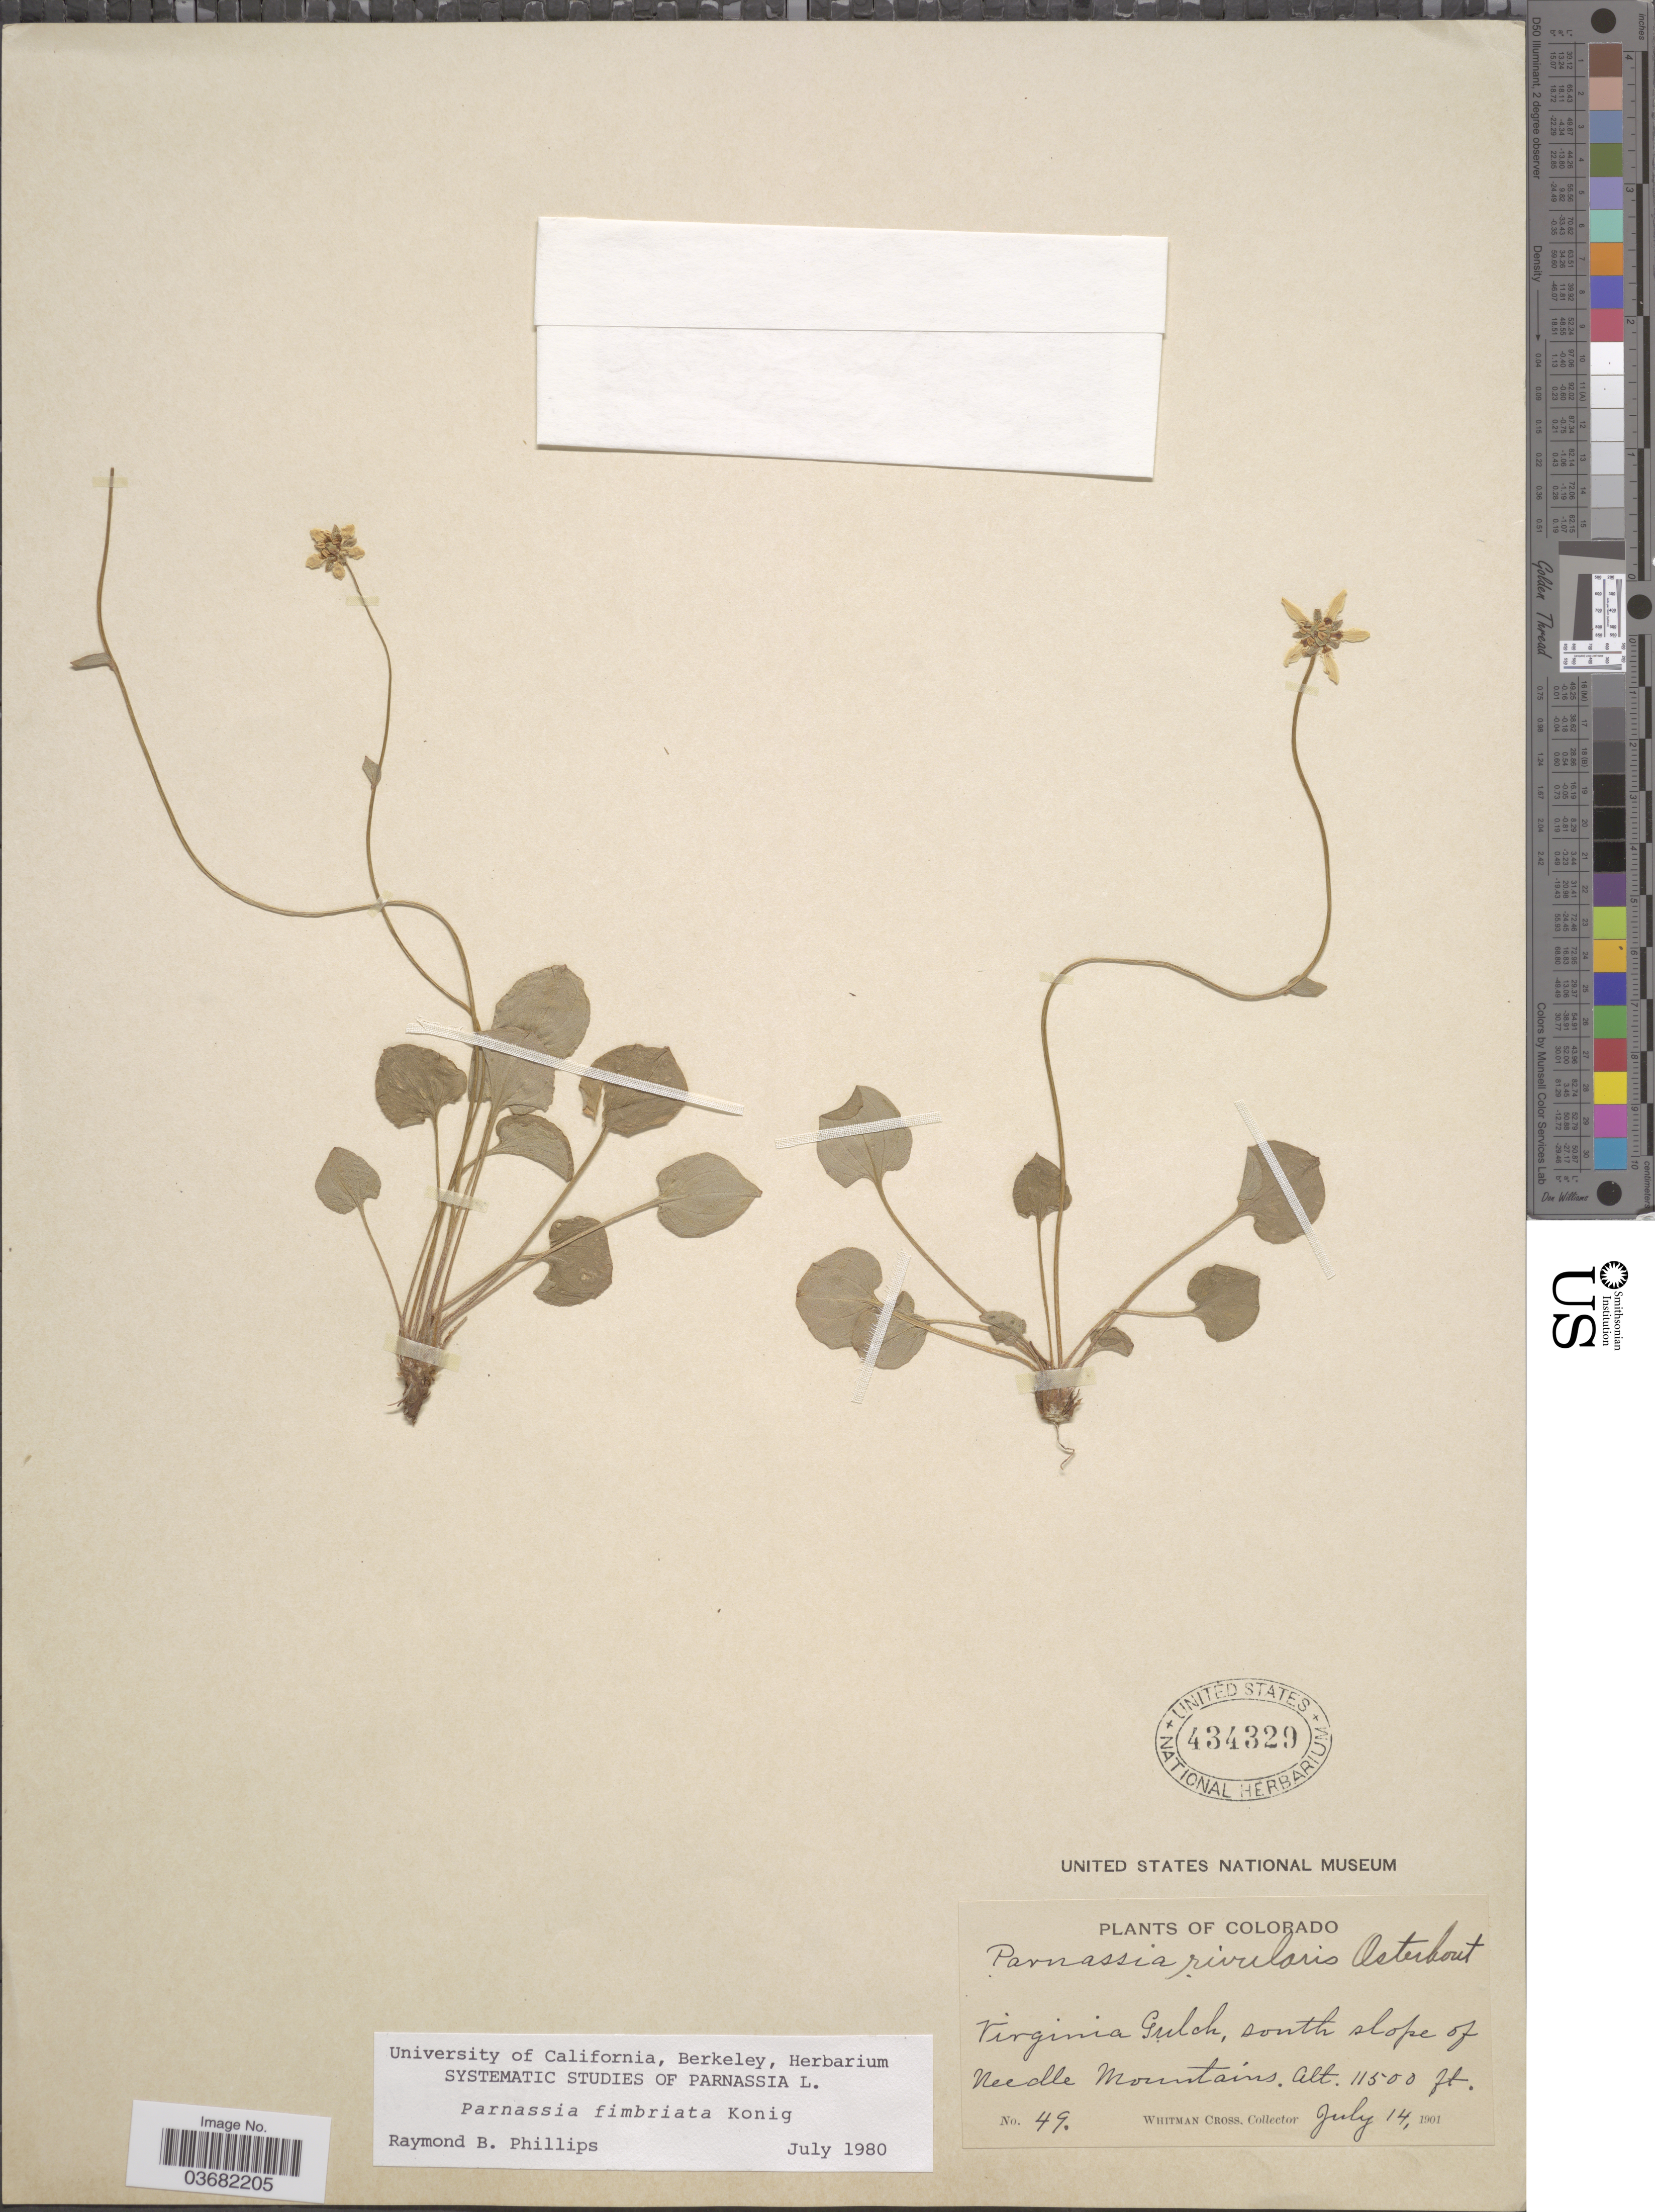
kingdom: Plantae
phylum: Tracheophyta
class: Magnoliopsida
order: Celastrales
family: Parnassiaceae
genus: Parnassia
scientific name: Parnassia fimbriata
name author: K.D. Koenig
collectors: W. Cross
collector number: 49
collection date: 1904-07-14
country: United States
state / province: Colorado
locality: Virginia Gulch, south slope of Needle Mountains.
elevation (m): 3505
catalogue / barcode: US 434329